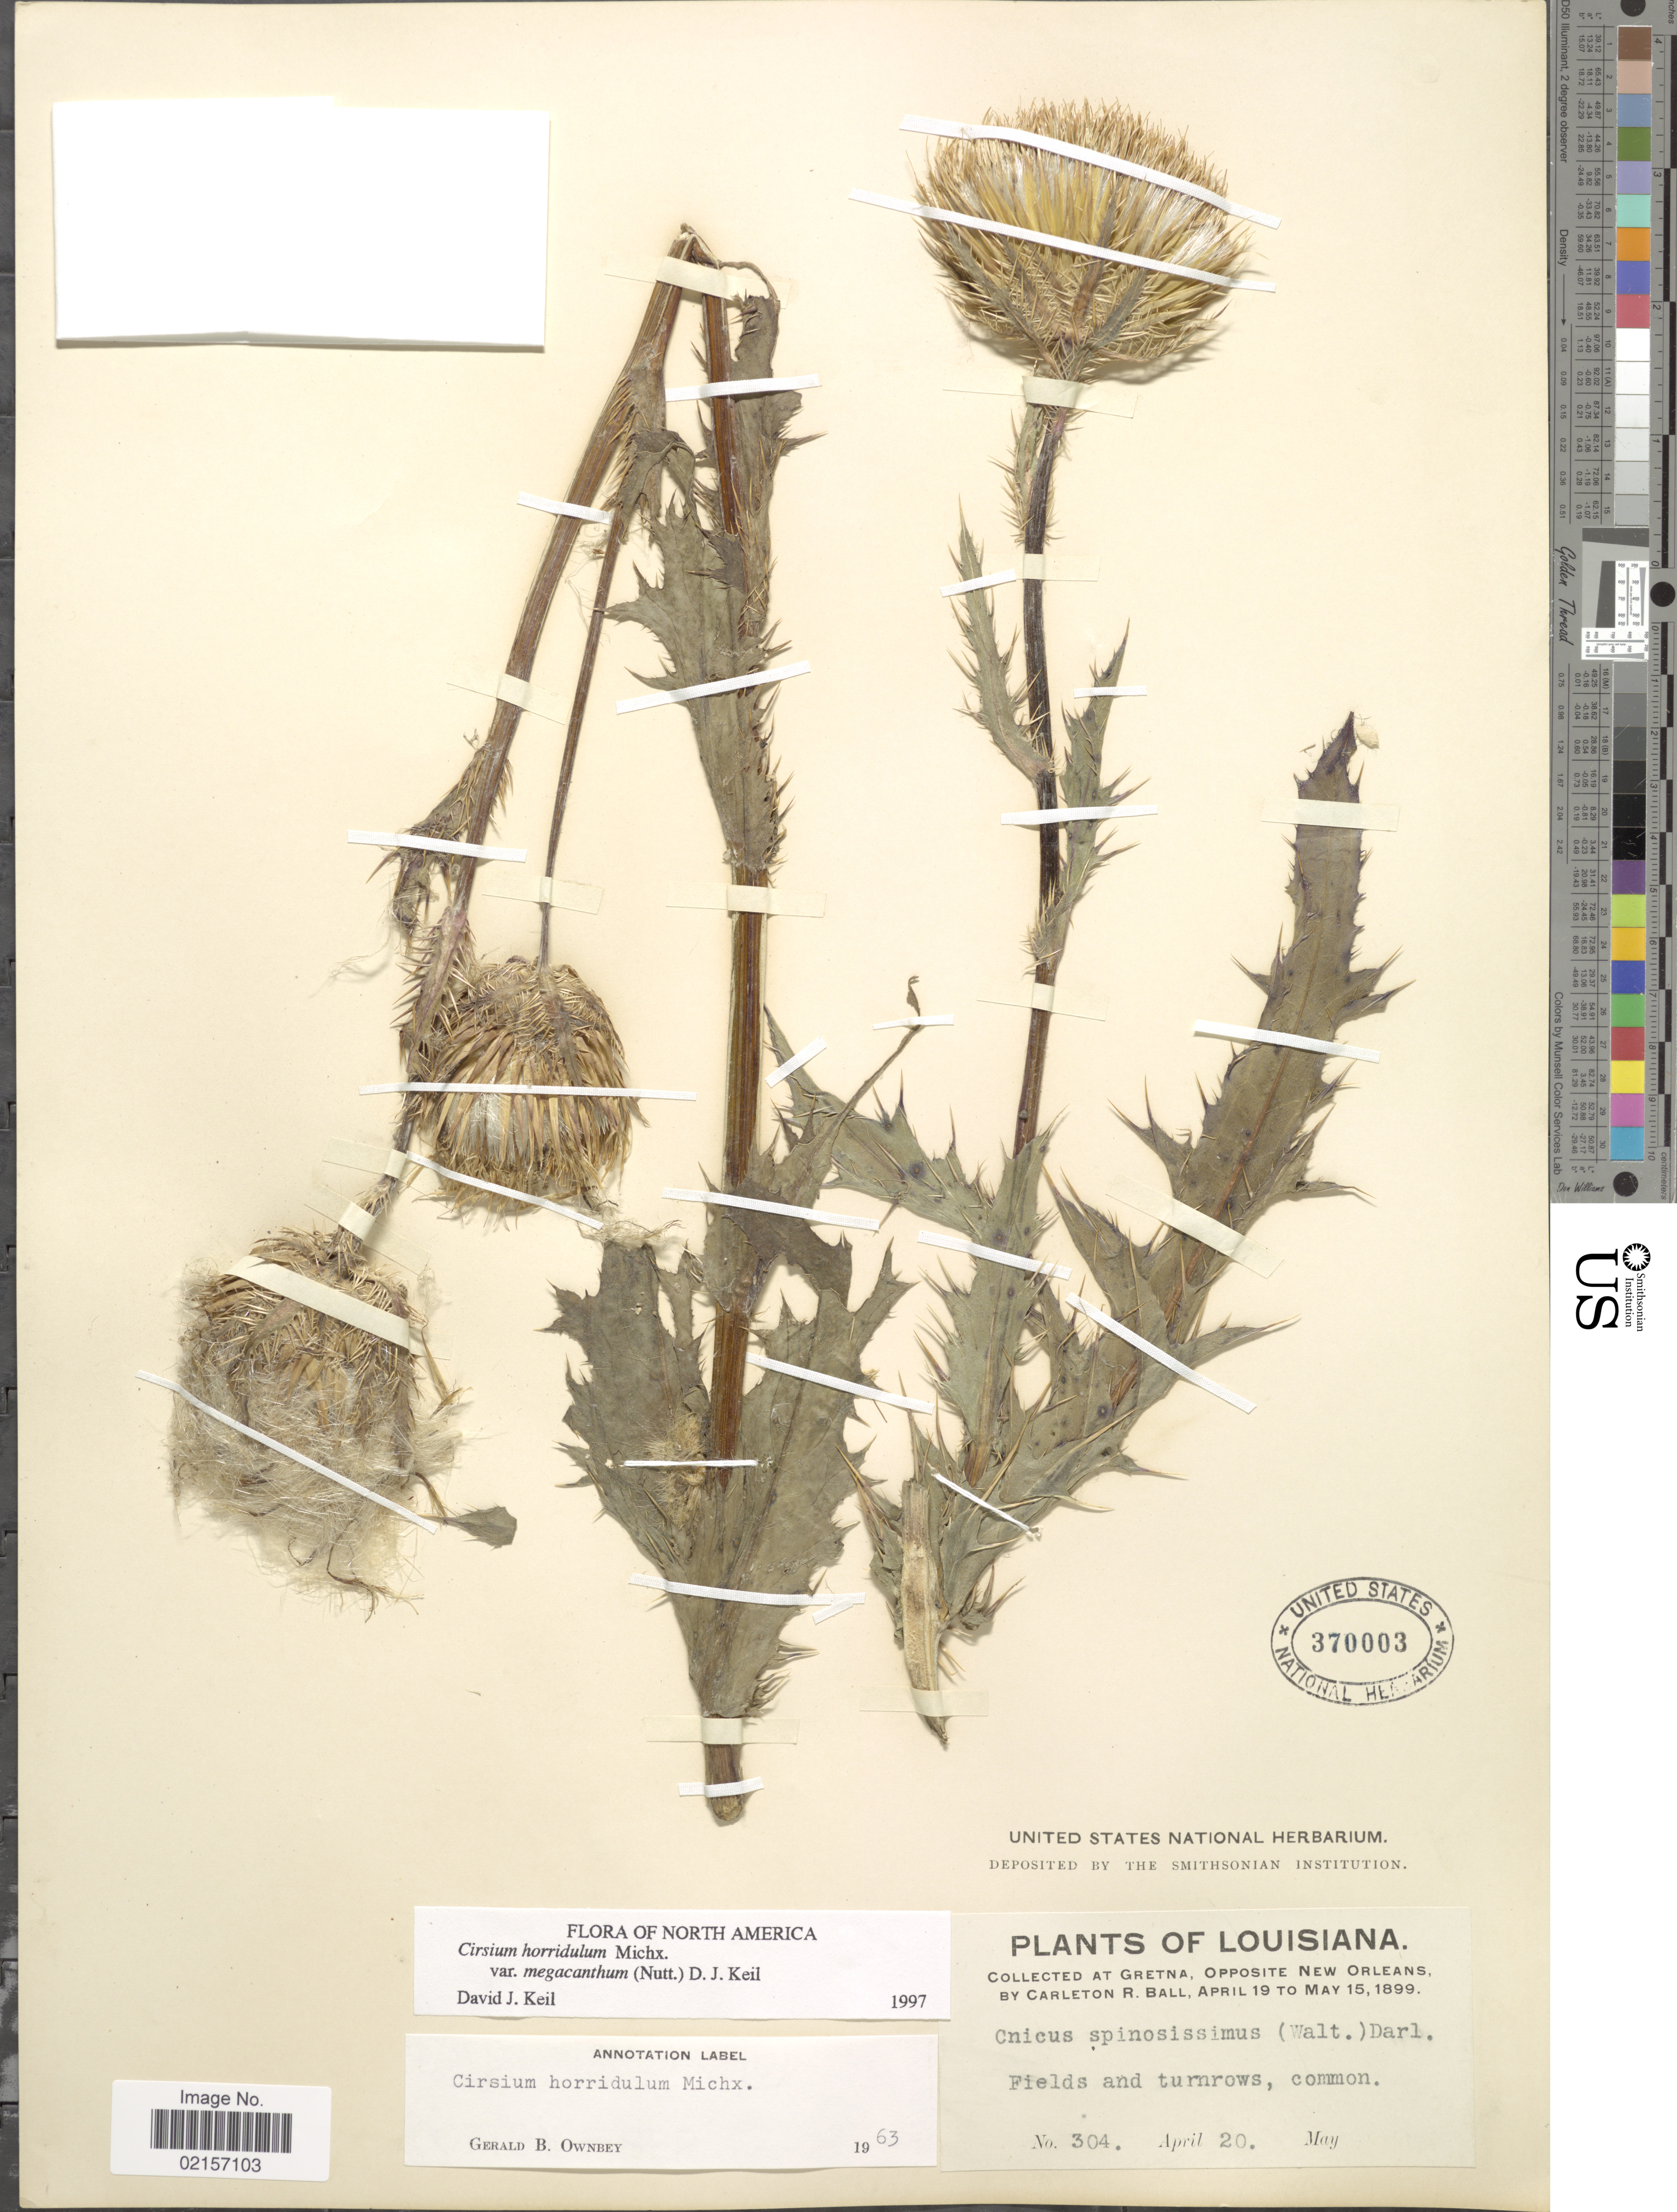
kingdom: Plantae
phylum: Tracheophyta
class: Magnoliopsida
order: Asterales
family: Asteraceae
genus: Cirsium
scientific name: Cirsium horridulum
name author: Michx.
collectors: C. R. Ball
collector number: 304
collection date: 1899-04-20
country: United States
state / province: Louisiana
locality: Gretna, opposite New Orleans, fields and turnrows, common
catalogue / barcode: US 370003